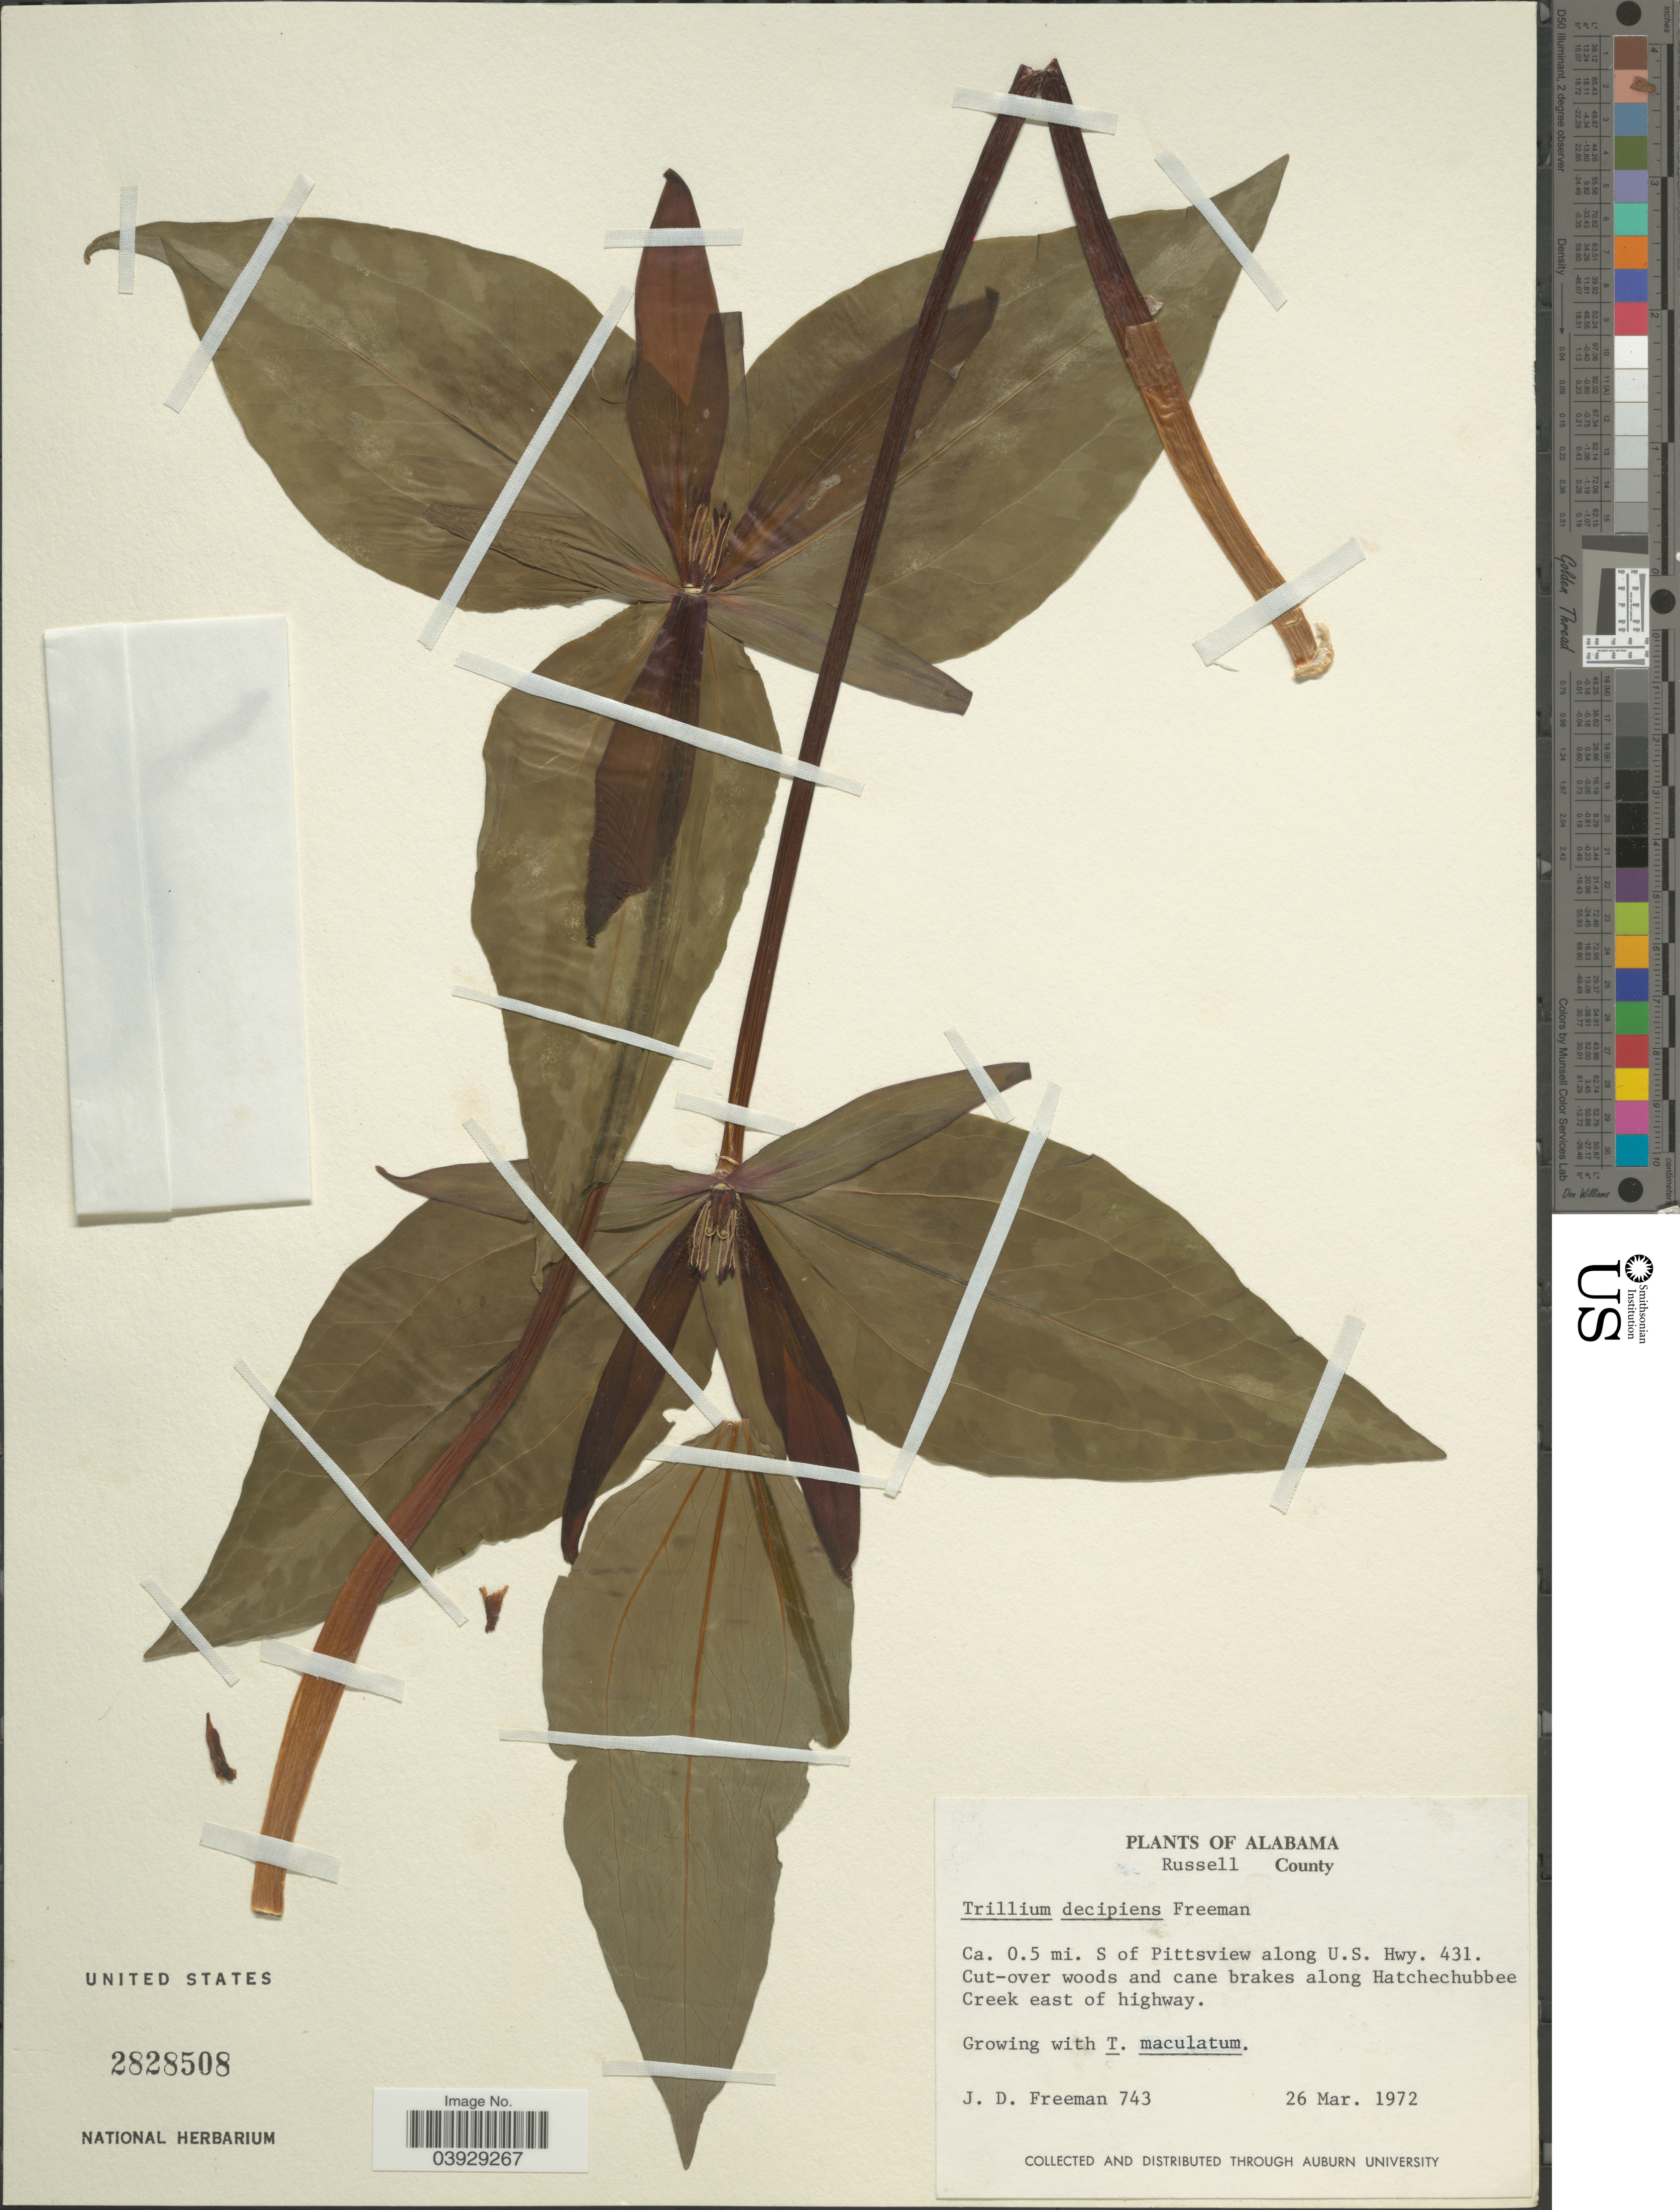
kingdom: Plantae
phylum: Tracheophyta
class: Liliopsida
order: Liliales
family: Melanthiaceae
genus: Trillium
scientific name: Trillium decipiens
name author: J. D. Freeman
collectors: J. Freeman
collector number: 743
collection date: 1972-03-26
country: United States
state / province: Florida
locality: Russell County. Ca. 0.5 mi. S of Pittsview along U.S. Hwy. 431. Cut-over woods and cane brakes along Hatchechubbee Creek east of highway.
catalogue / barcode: US 2828508